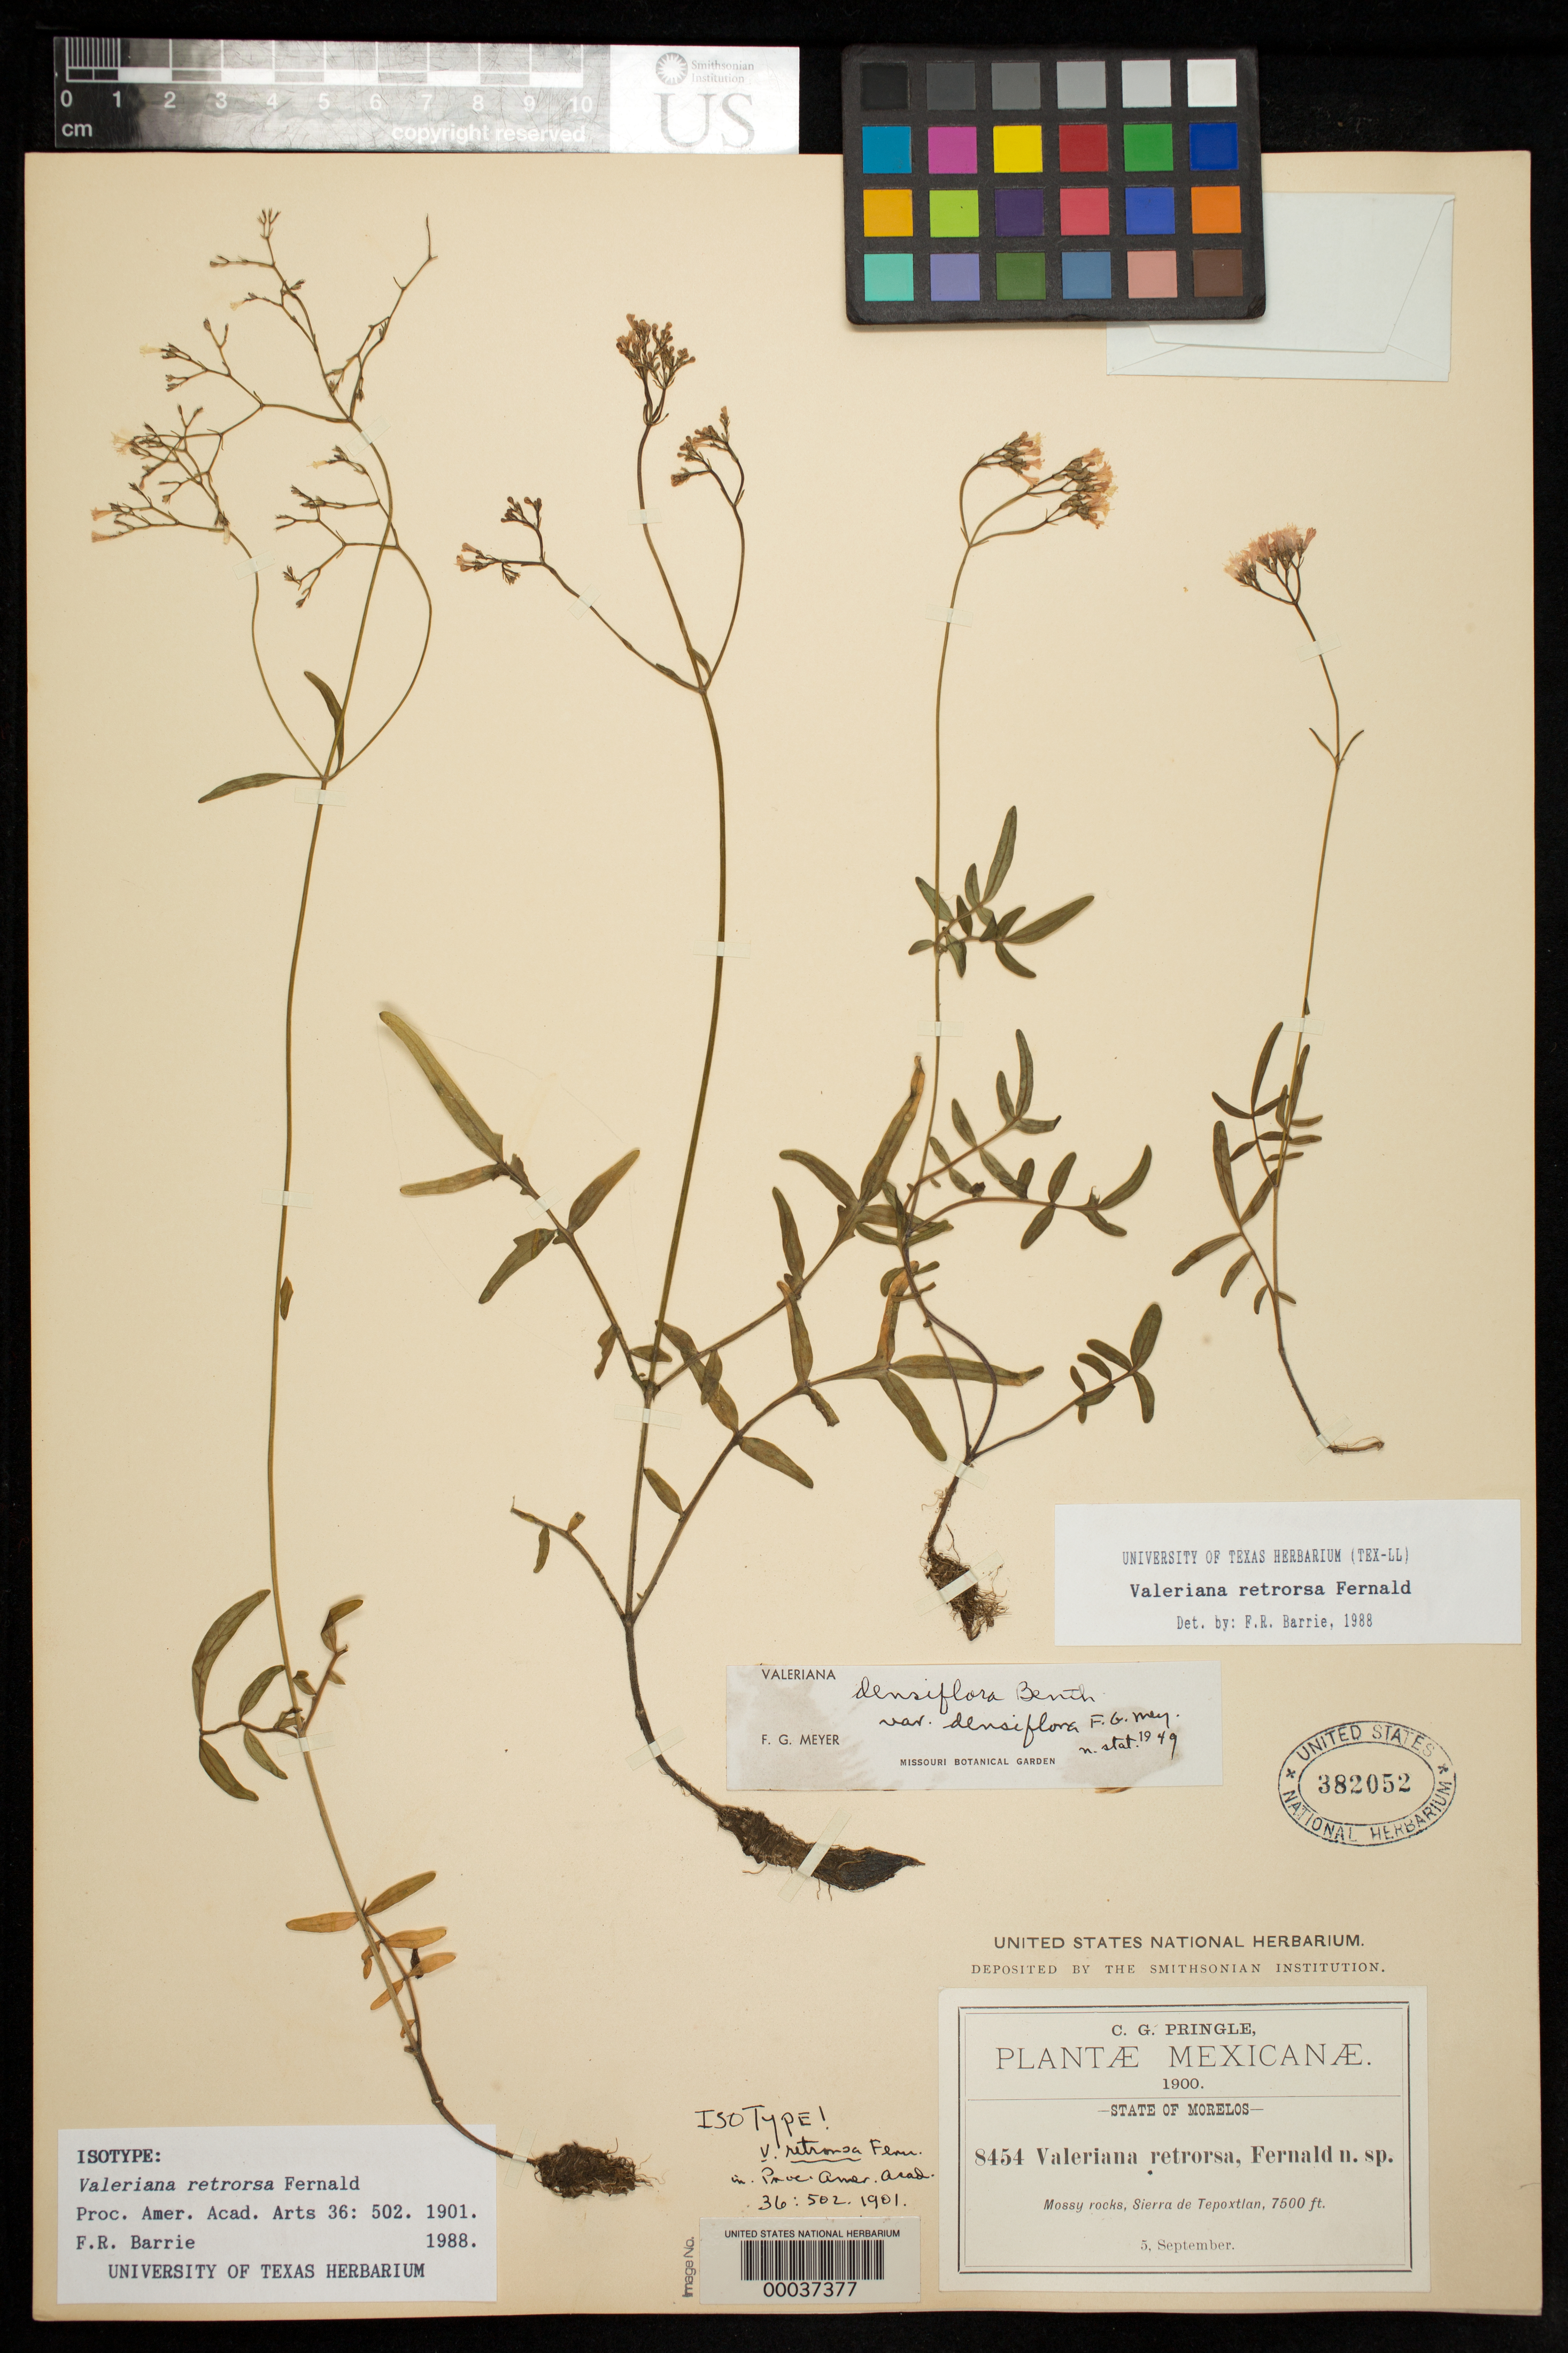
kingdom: Plantae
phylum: Tracheophyta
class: Magnoliopsida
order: Dipsacales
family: Caprifoliaceae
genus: Valeriana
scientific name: Valeriana retrorsa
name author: Fernald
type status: Isotype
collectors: C. G. Pringle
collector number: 8454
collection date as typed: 05 Sep 1900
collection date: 1900-09-05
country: Mexico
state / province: Morelos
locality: Sierra de Tepaxtlan.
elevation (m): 2310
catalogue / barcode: US 382052